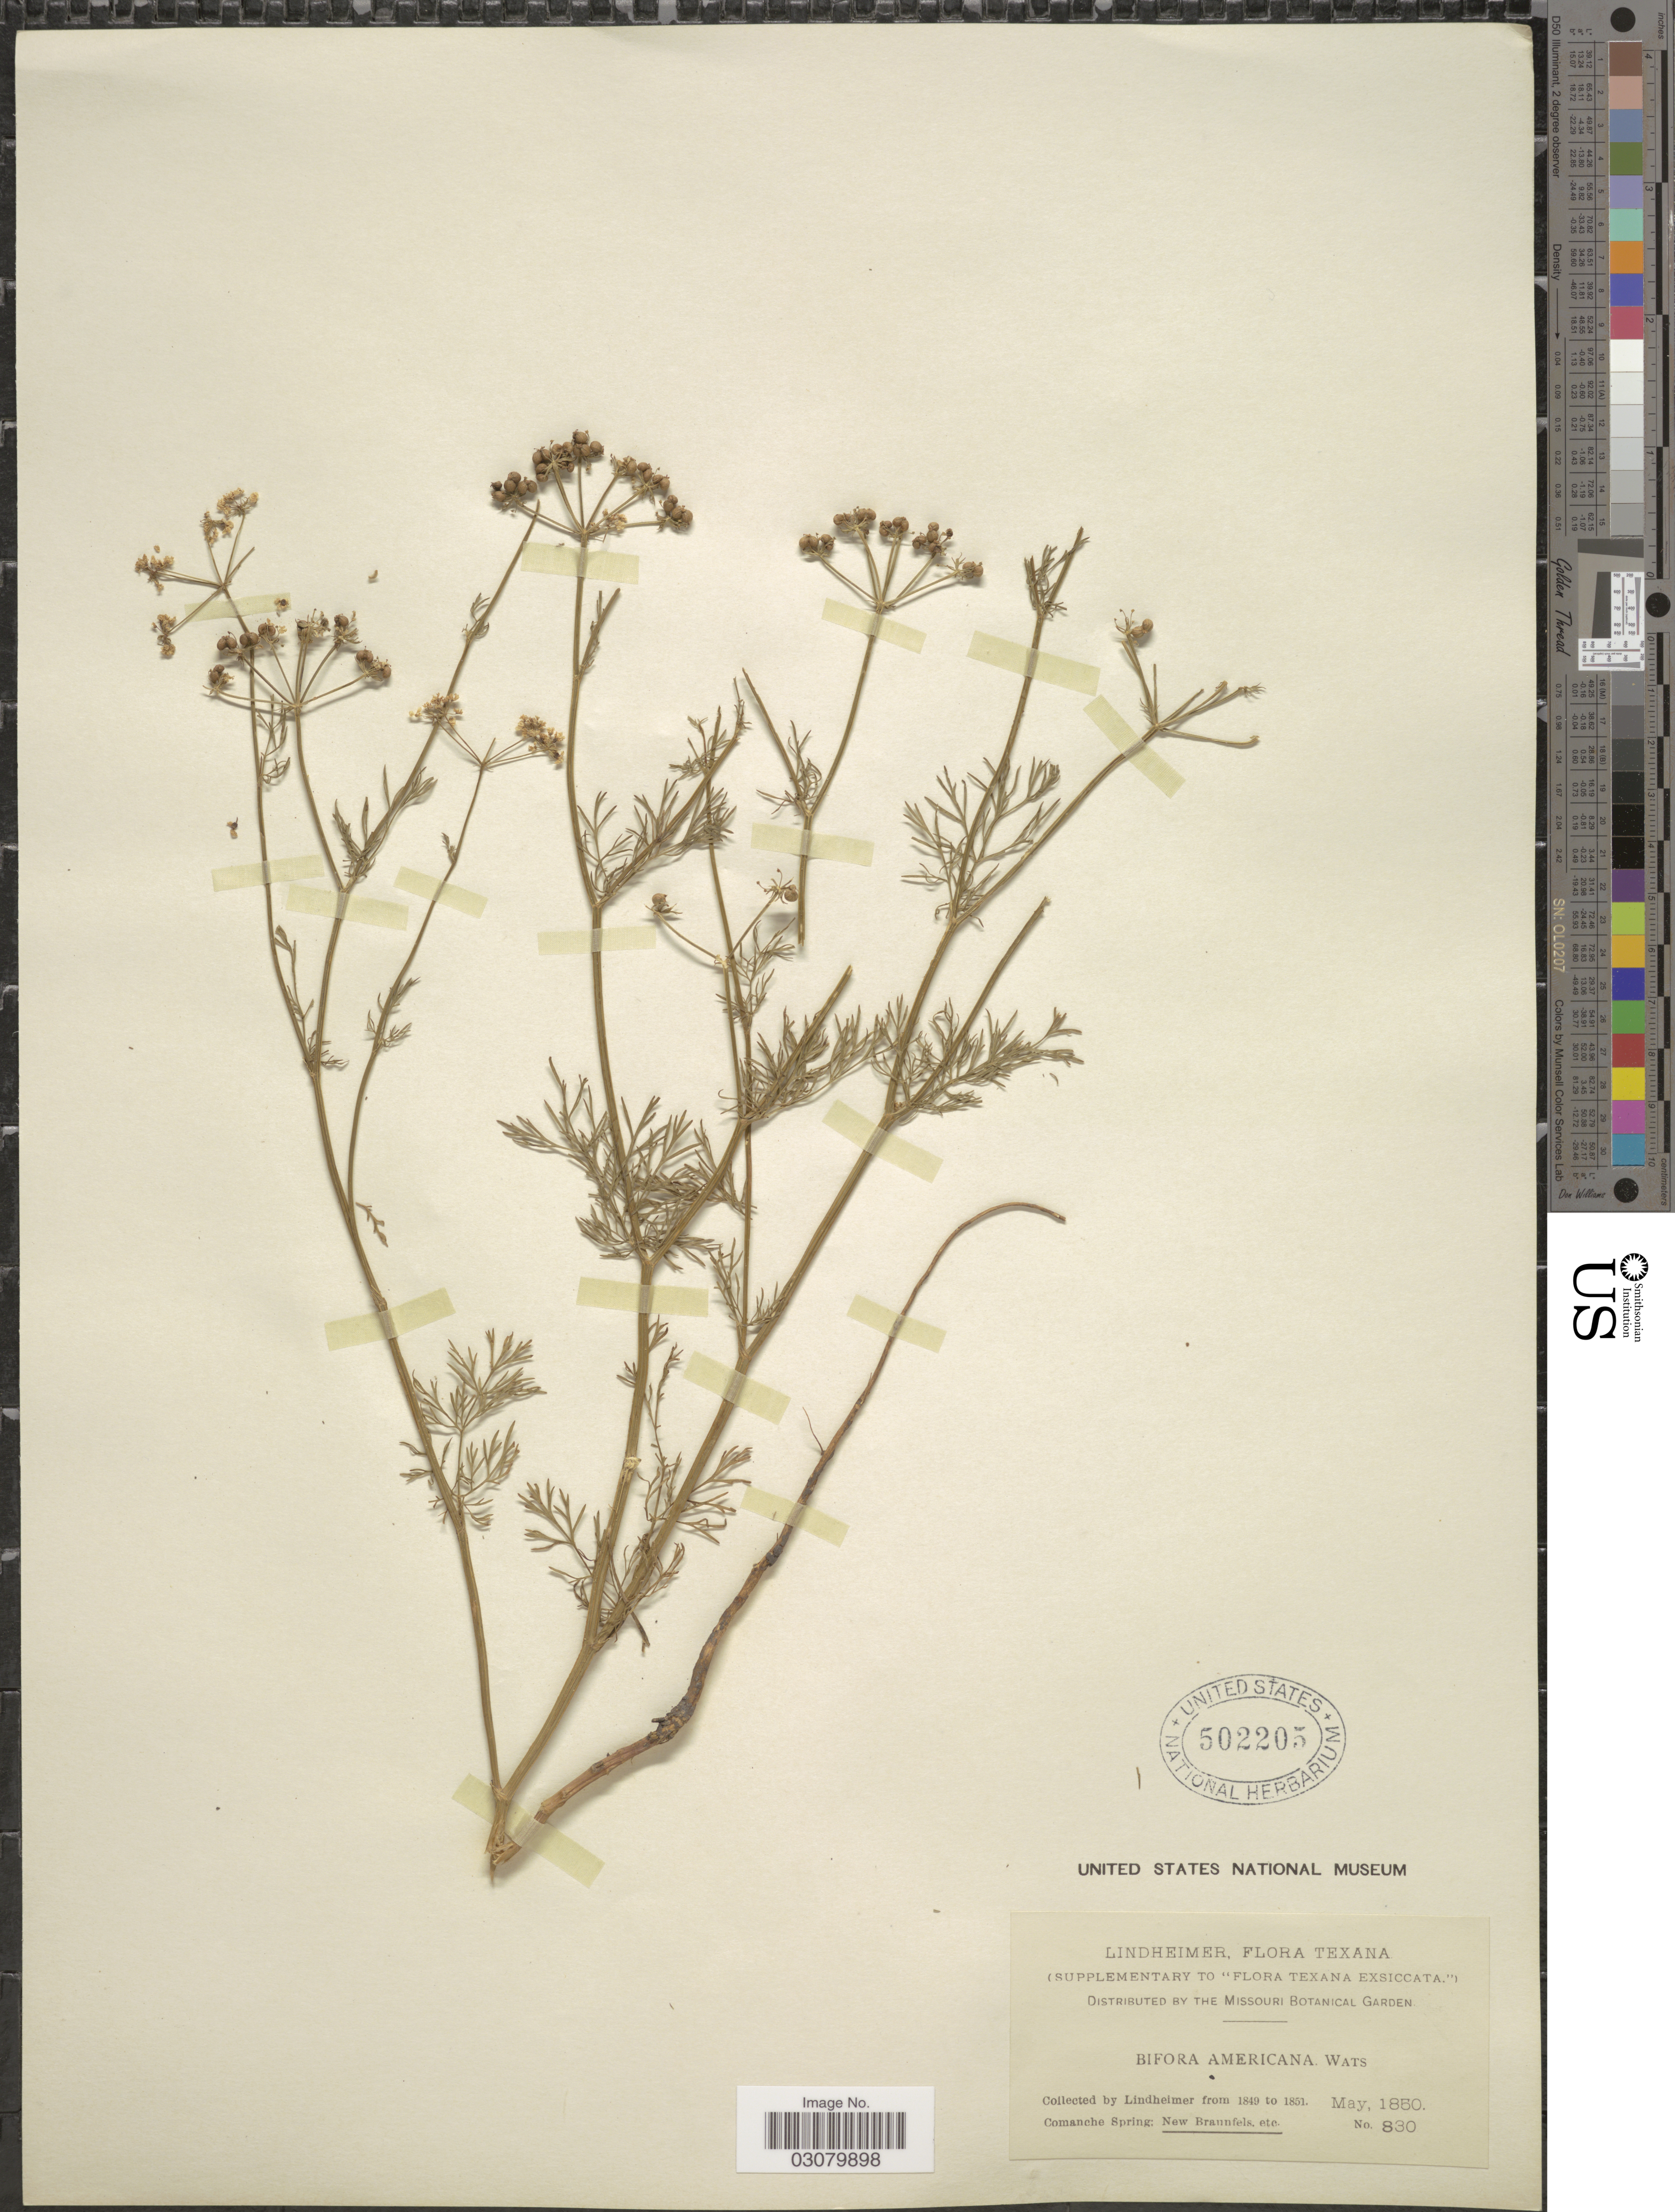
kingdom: Plantae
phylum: Tracheophyta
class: Magnoliopsida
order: Apiales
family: Apiaceae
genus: Bifora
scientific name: Bifora americana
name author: (DC.) Benth. & Hook. f. ex S. Watson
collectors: -. Lindheimer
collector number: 830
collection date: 1850-05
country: United States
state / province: Texas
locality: Comanche Spring: New Braunfels. etc.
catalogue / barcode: US 502205